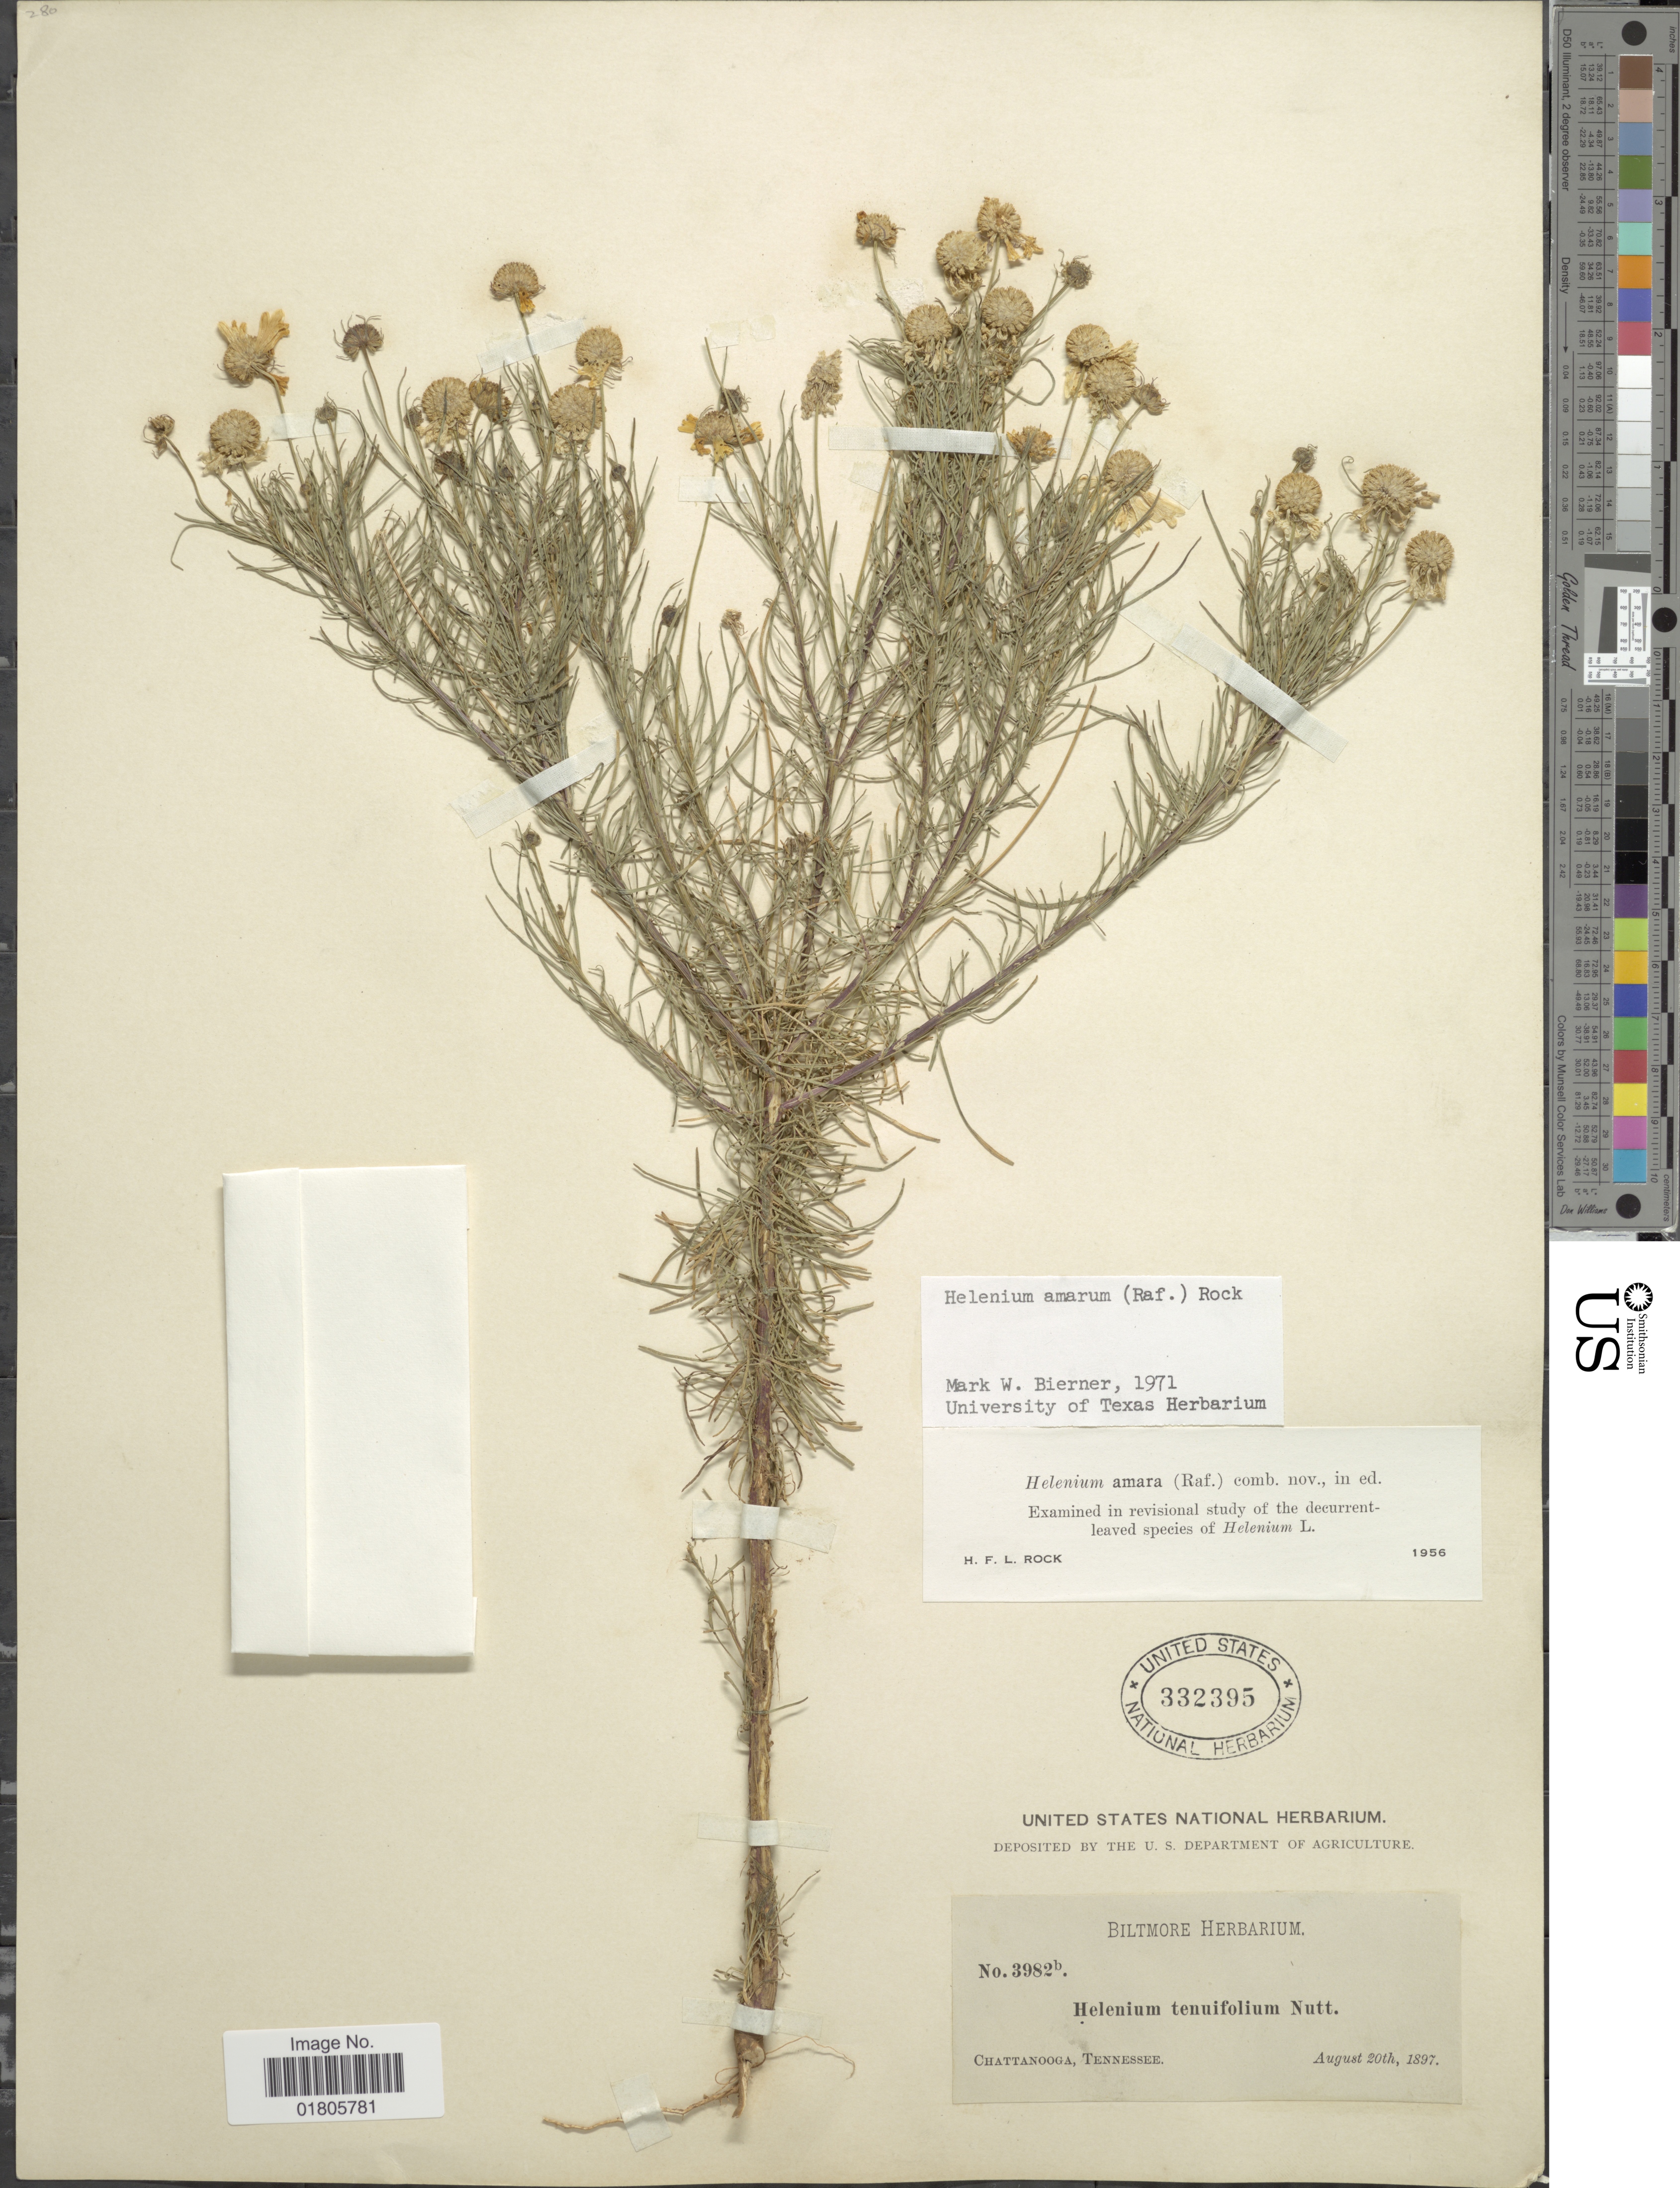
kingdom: Plantae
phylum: Tracheophyta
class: Magnoliopsida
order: Asterales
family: Asteraceae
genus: Helenium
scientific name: Helenium amarum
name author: (Raf.) H. Rock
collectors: ex herb. Biltmore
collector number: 3982b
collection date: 1897-08-20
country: United States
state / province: Tennessee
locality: Chattanooga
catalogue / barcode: US 332395